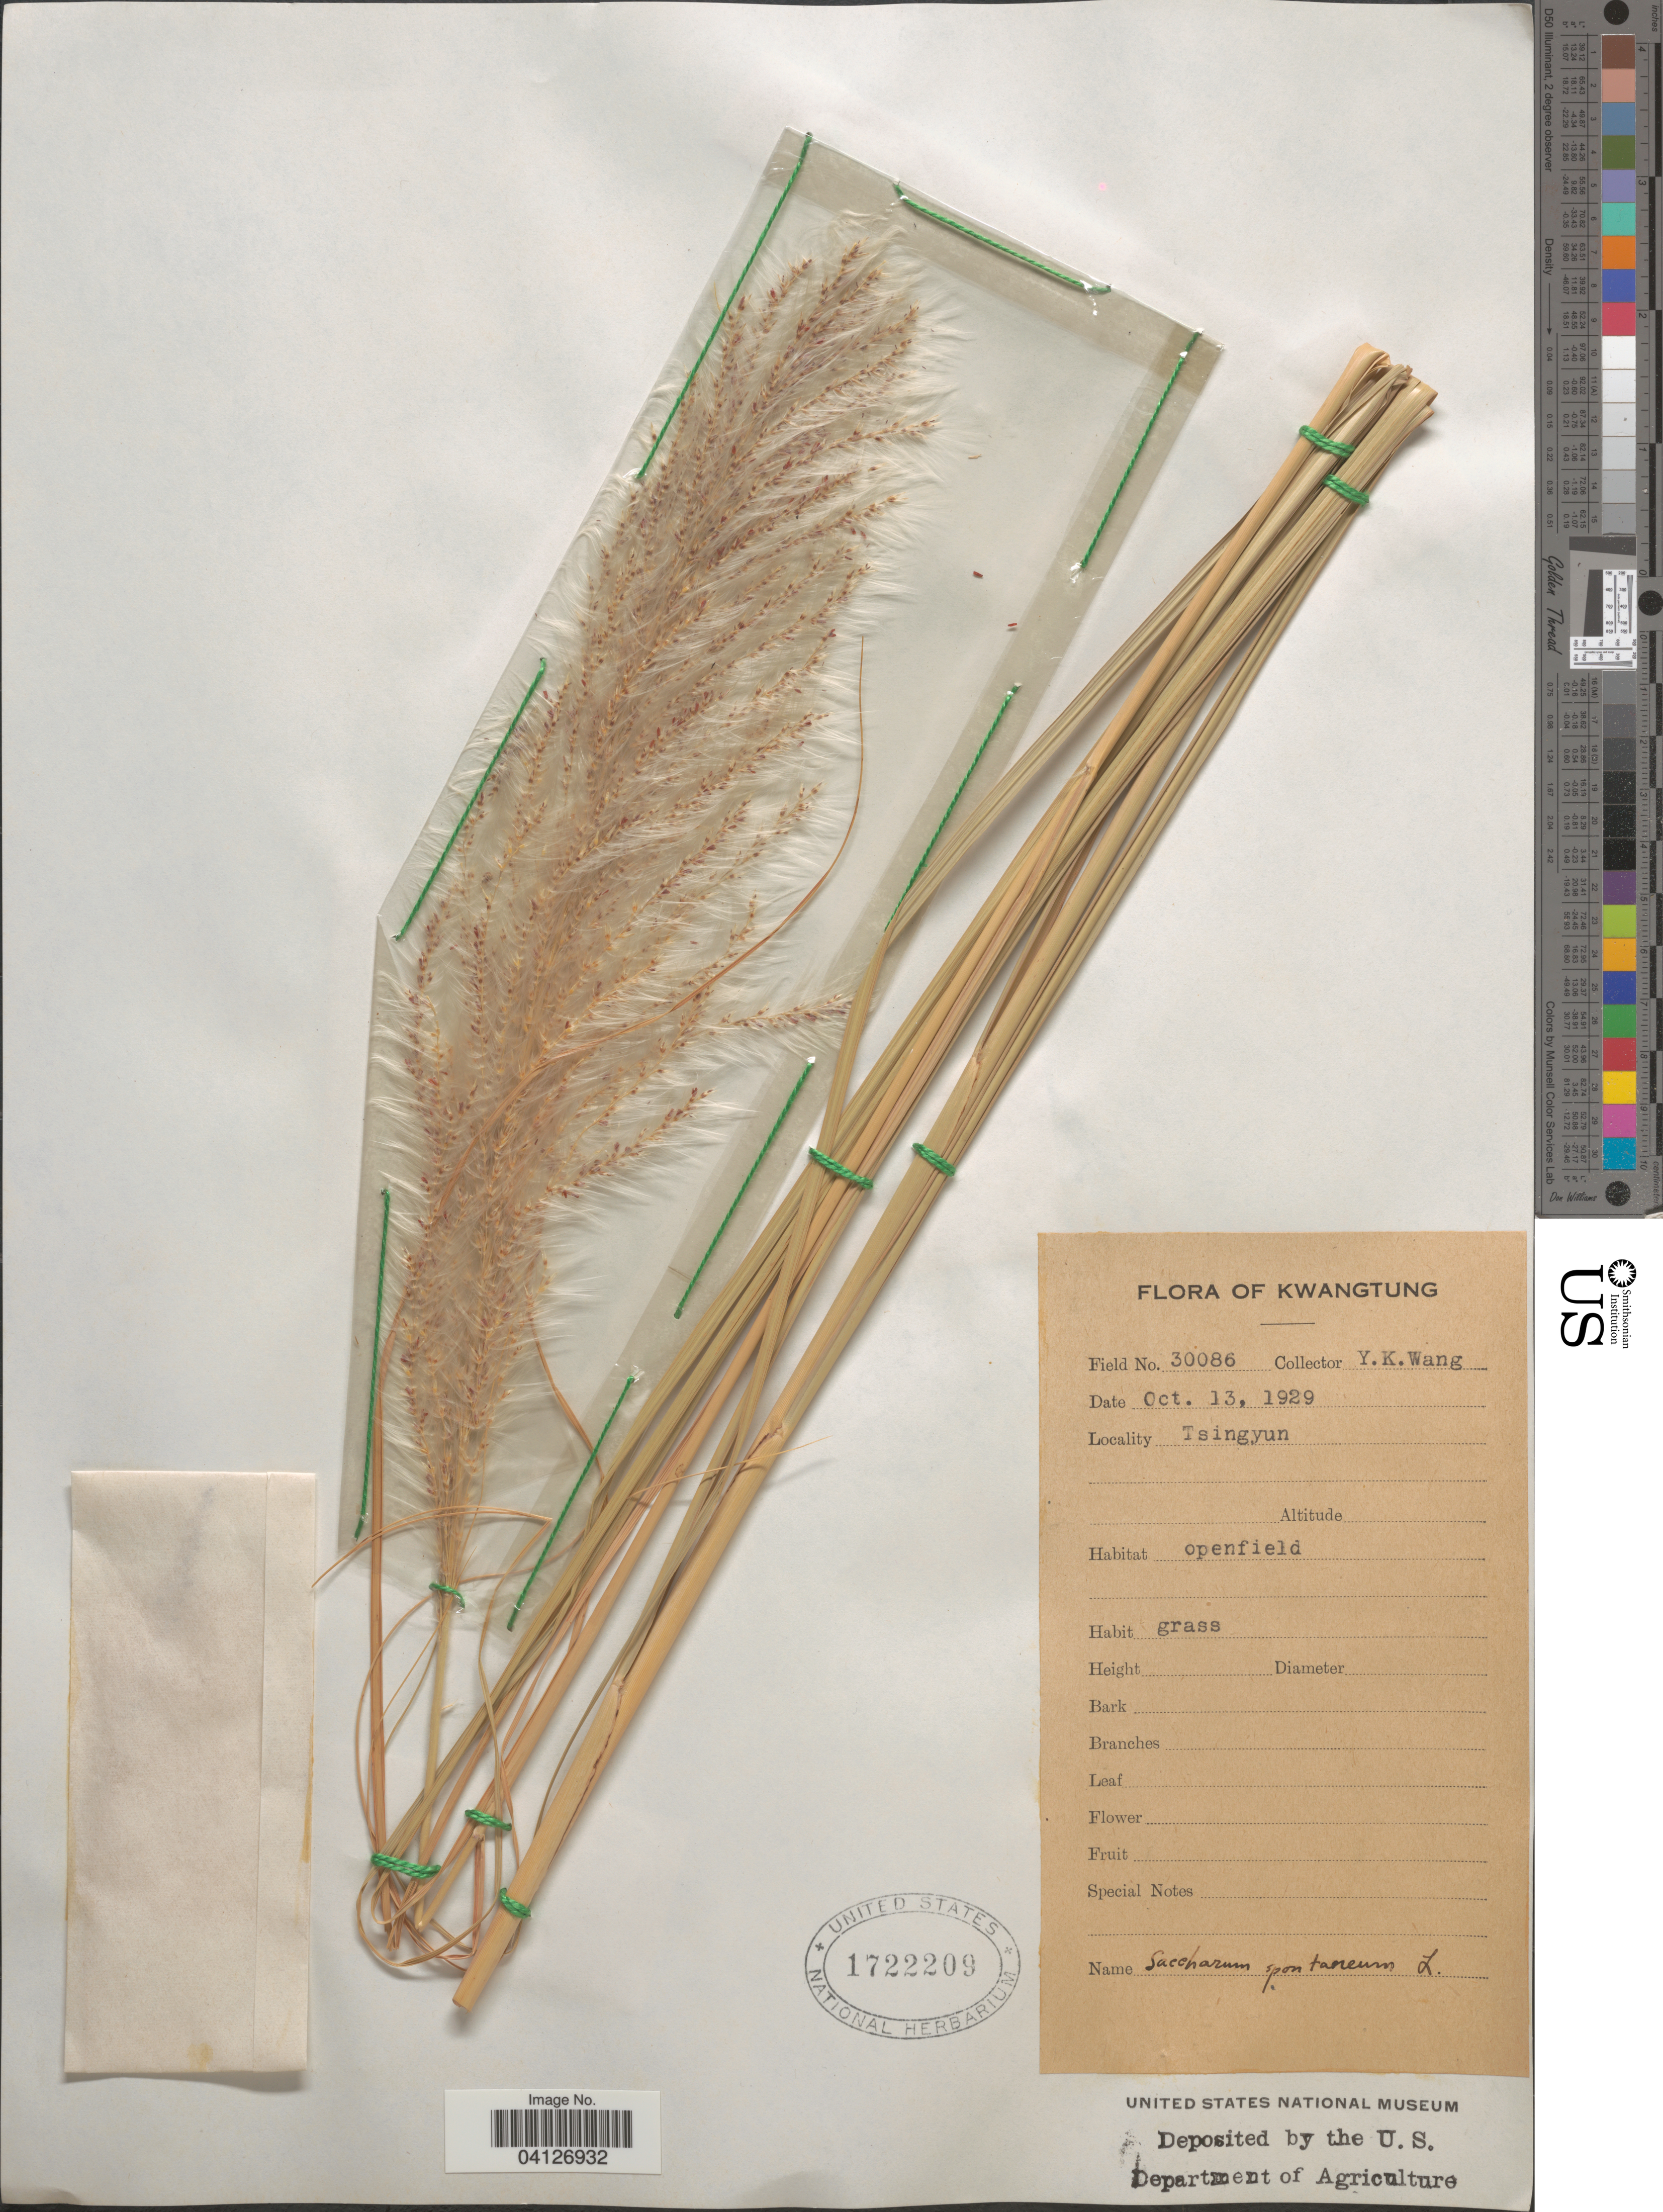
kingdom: Plantae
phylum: Tracheophyta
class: Liliopsida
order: Poales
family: Poaceae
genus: Saccharum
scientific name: Saccharum spontaneum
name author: L.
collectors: Y. Wang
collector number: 30086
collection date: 1929-10-13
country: China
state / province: Guangdong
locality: Kwangtung. Tsingyun.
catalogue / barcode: US 1722209